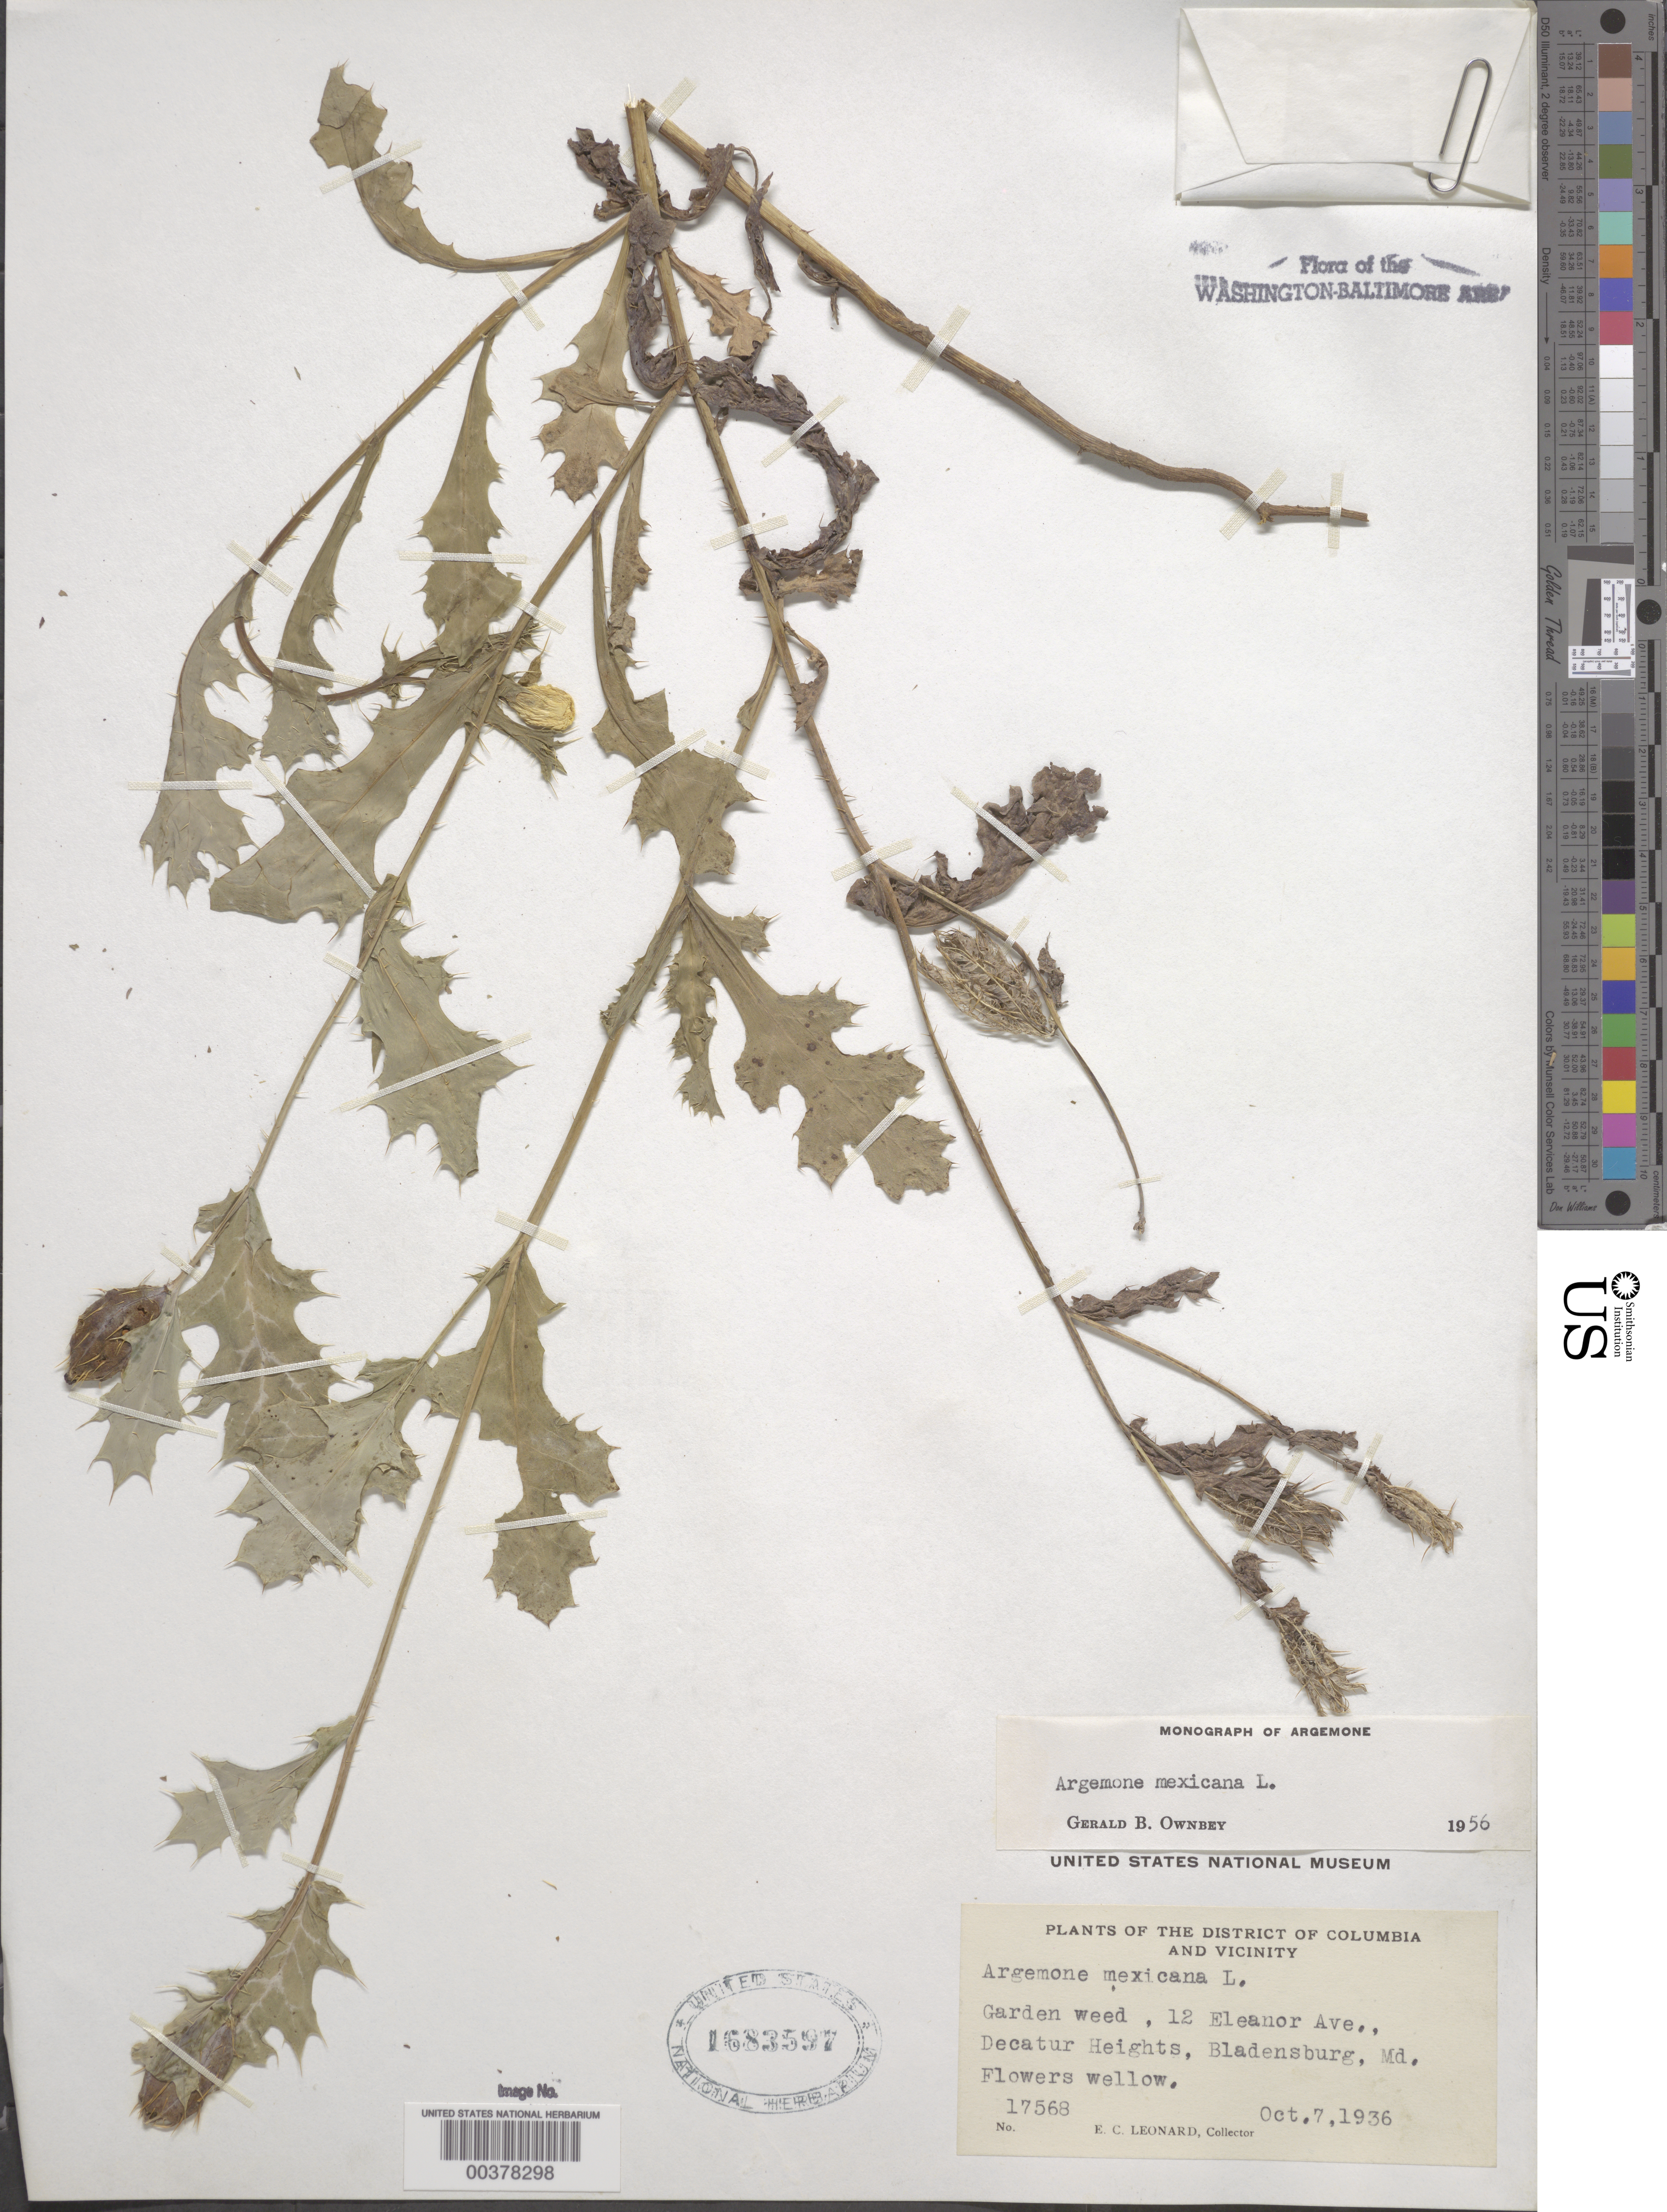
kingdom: Plantae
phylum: Tracheophyta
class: Magnoliopsida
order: Ranunculales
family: Papaveraceae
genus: Argemone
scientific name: Argemone mexicana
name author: L.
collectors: E. C. Leonard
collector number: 17568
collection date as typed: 07 Oct 1936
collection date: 1936-10-07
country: United States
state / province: Maryland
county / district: Prince George's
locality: Decatur Heights, Bladensburg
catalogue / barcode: US 1683597